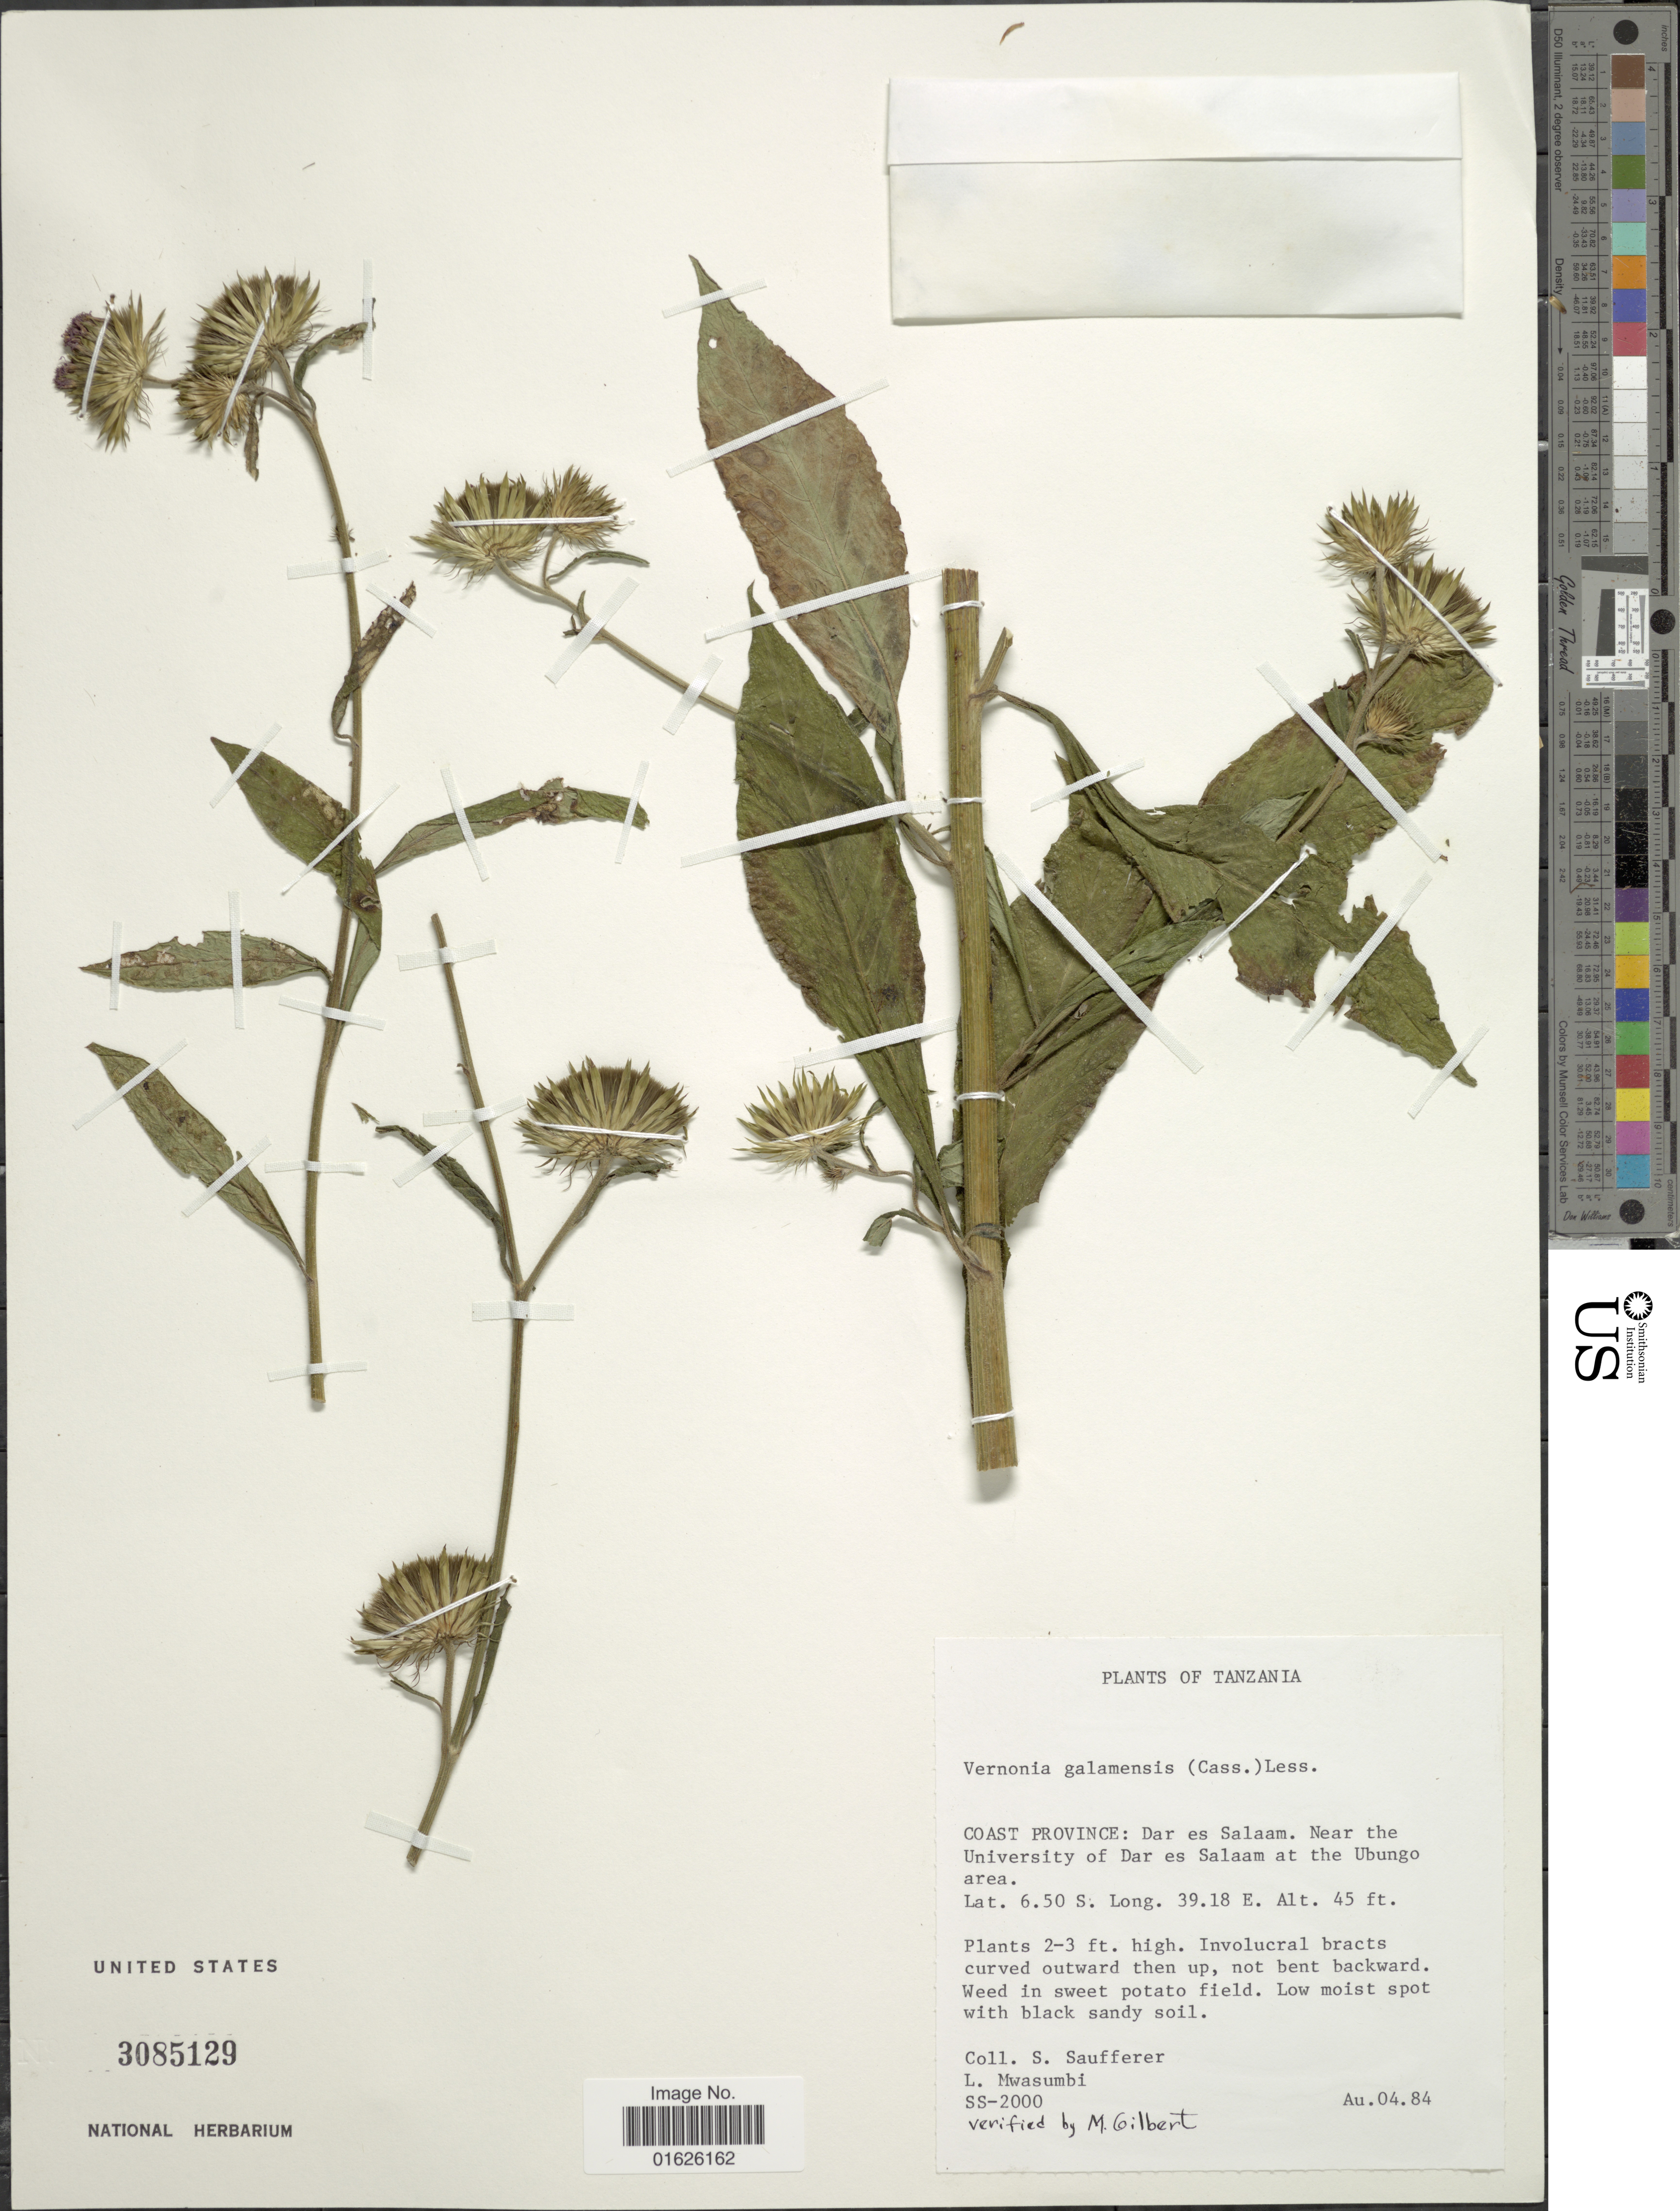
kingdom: Plantae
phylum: Tracheophyta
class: Magnoliopsida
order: Asterales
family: Asteraceae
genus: Centrapalus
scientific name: Centrapalus pauciflorus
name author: (Willd.) H. Rob.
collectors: L. Mwasumbi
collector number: SS - 2000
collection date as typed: Transcribed d/m/y: 4/8/84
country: Tanzania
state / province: Dar es Salaam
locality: Coast Province, Dar es Salaam, Near the University of Dar es Salaam at the Ubungo area.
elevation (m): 14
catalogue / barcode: US 3085129